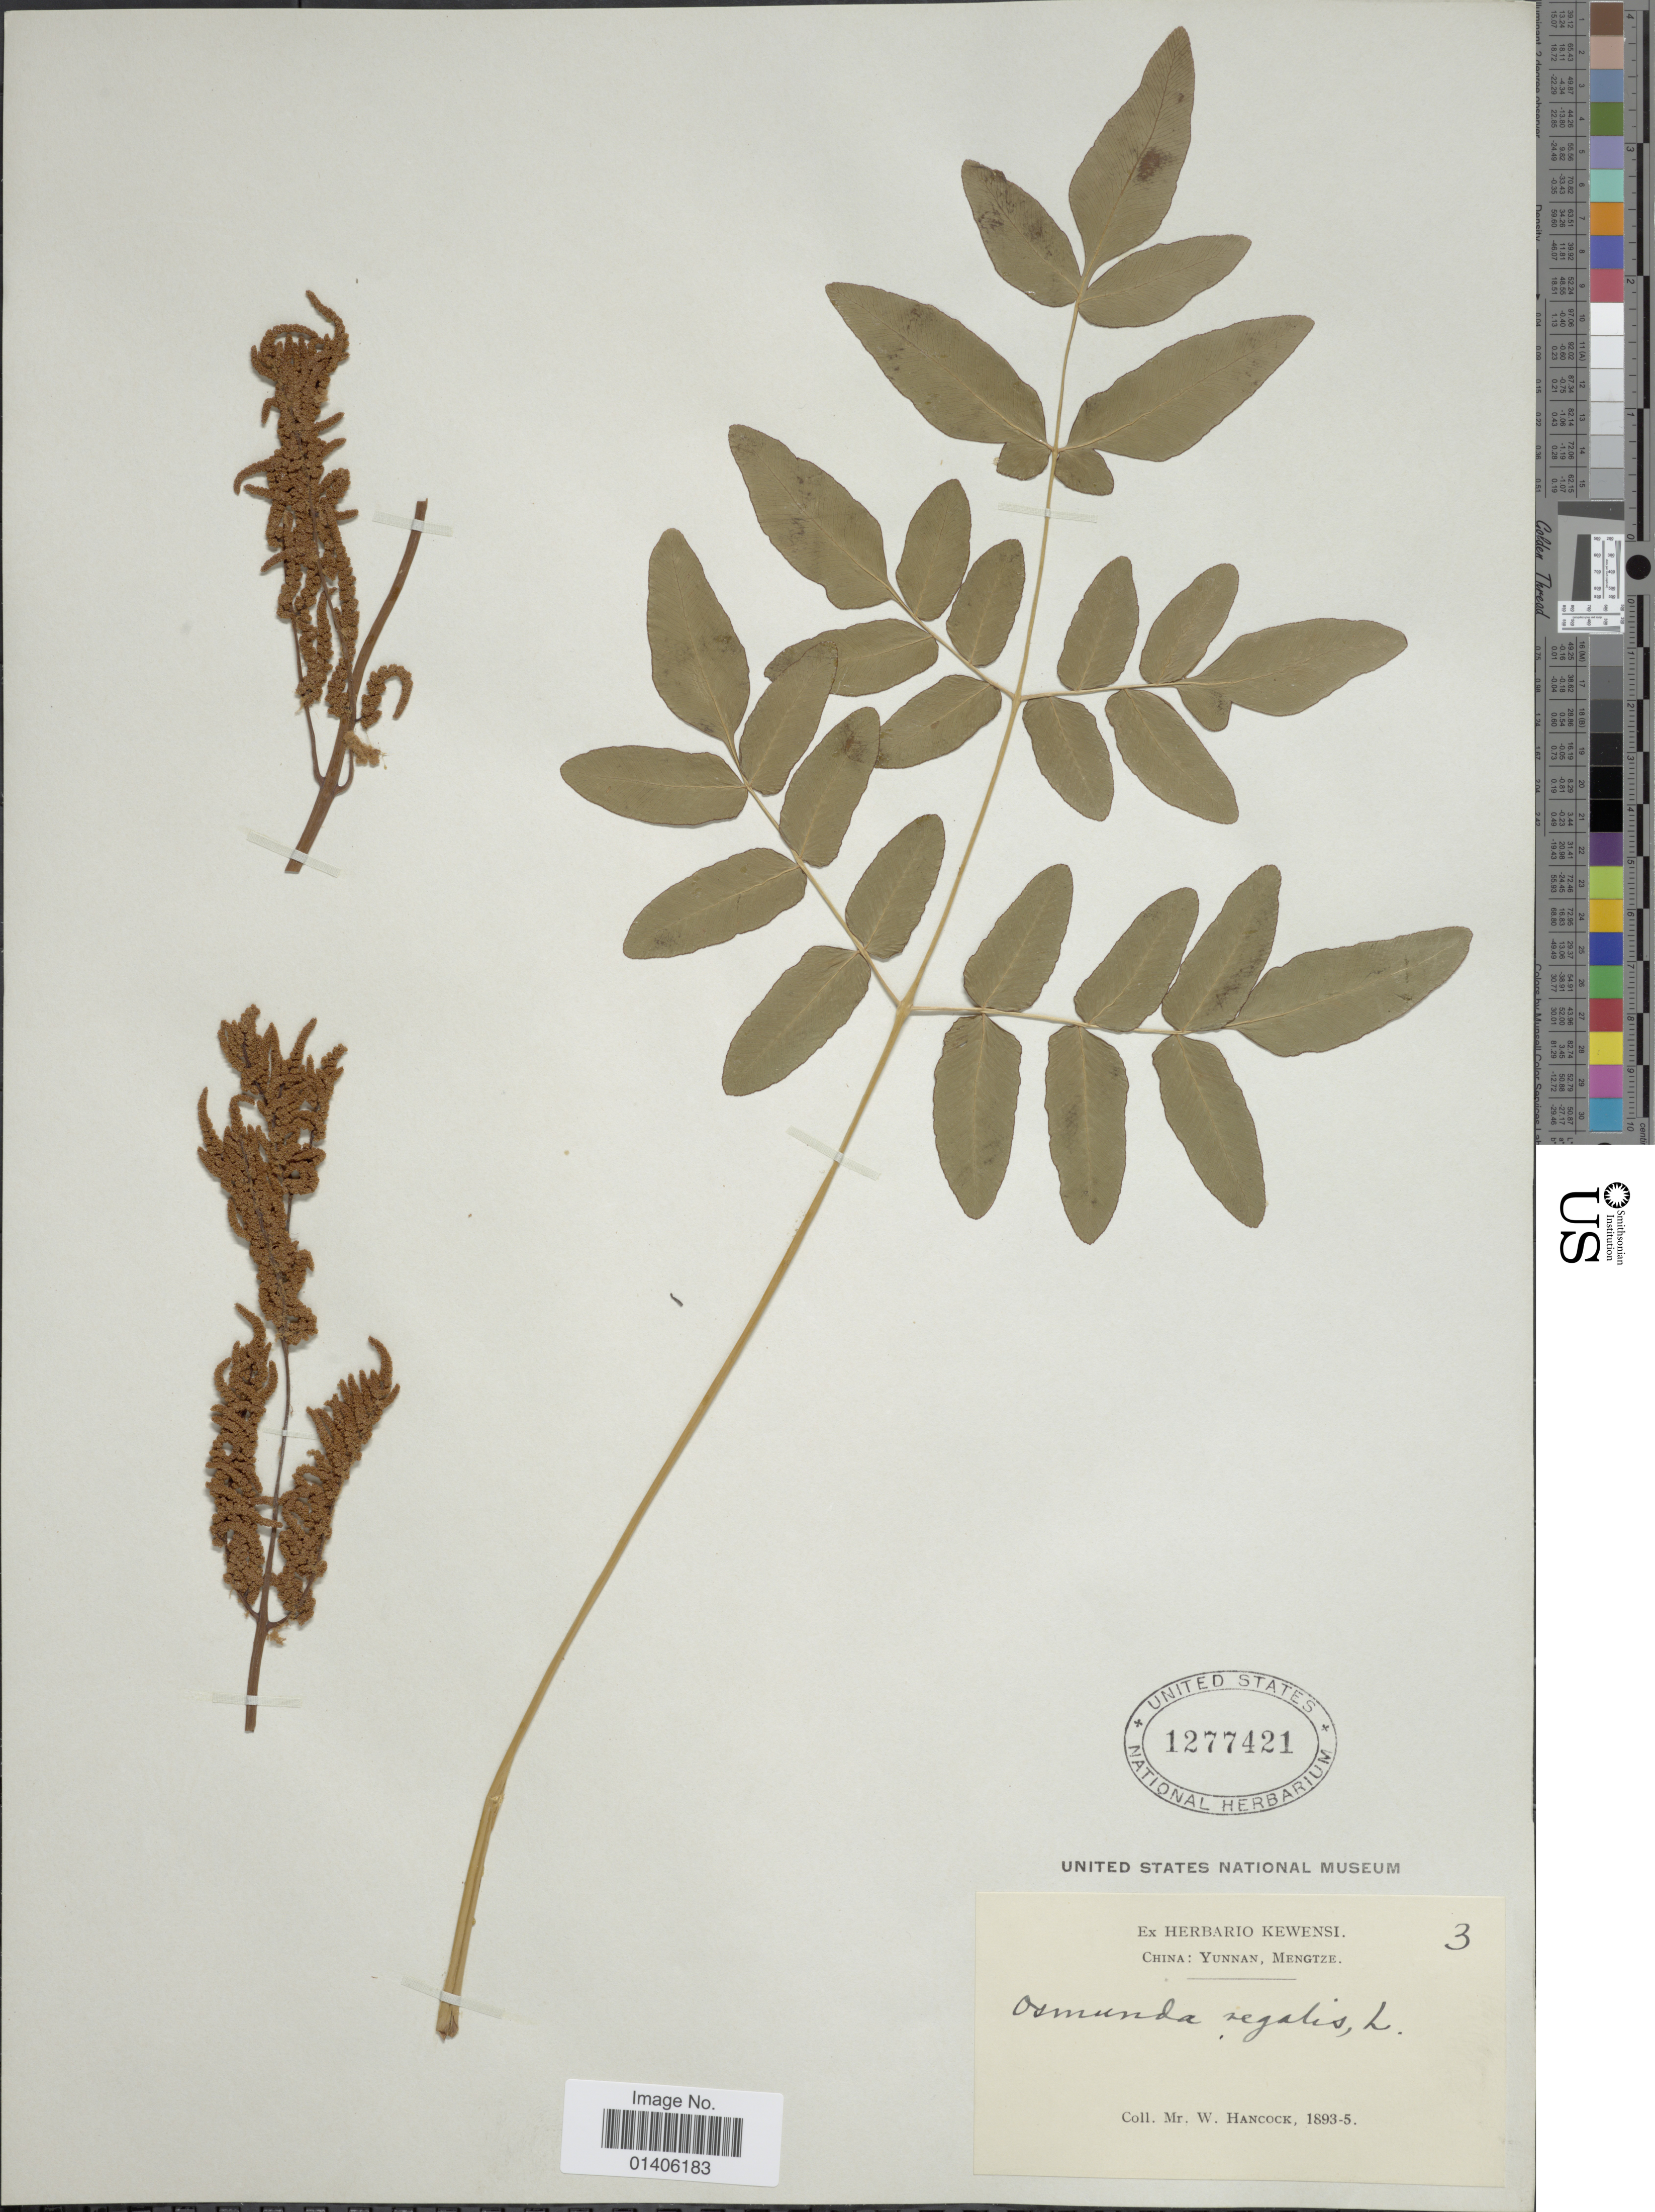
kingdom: Plantae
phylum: Tracheophyta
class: Polypodiopsida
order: Osmundales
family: Osmundaceae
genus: Osmunda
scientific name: Osmunda lancea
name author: Thunb.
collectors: W. Hancock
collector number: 3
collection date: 1893/1895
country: China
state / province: Yunnan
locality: Mengtze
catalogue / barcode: US 1277421